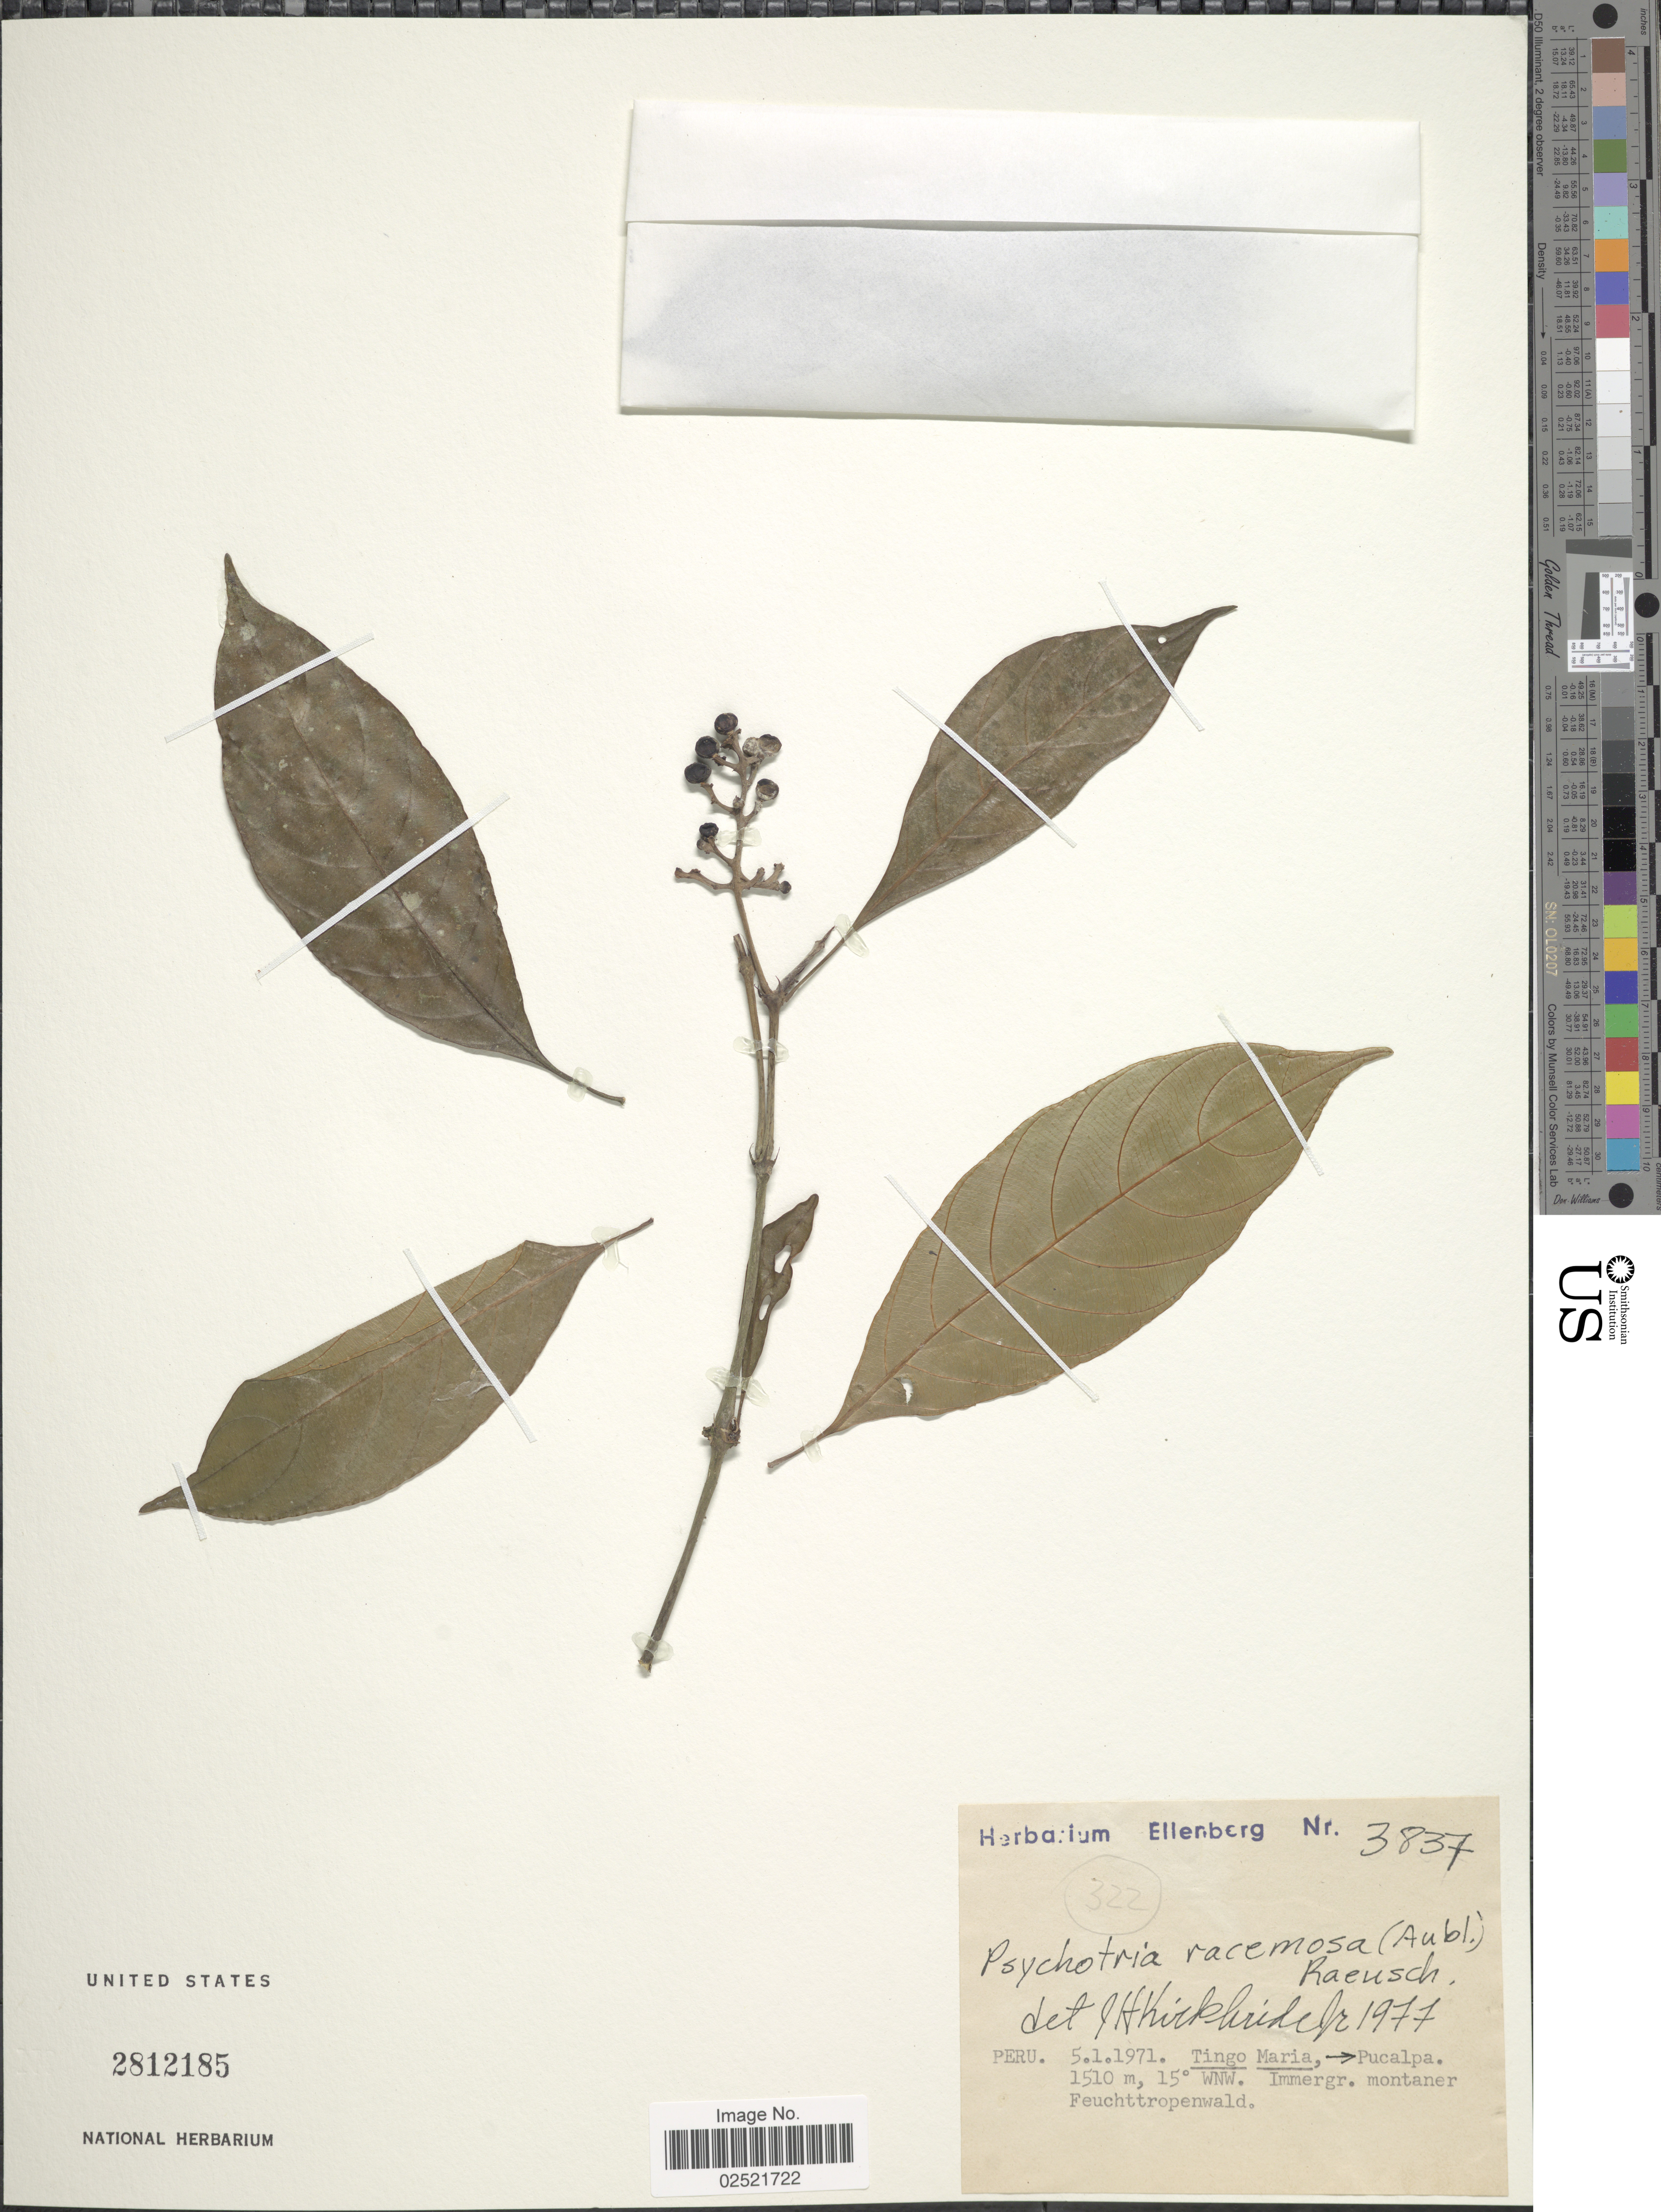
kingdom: Plantae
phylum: Tracheophyta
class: Magnoliopsida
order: Gentianales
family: Rubiaceae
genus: Psychotria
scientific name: Psychotria racemosa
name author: (Aubl.) Raeuschel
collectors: Ex herb. Ellenberg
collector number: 3837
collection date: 1971-01-05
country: Peru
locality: Tingo Maria, Pucalpa, 15° WNW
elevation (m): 1510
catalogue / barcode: US 2812185